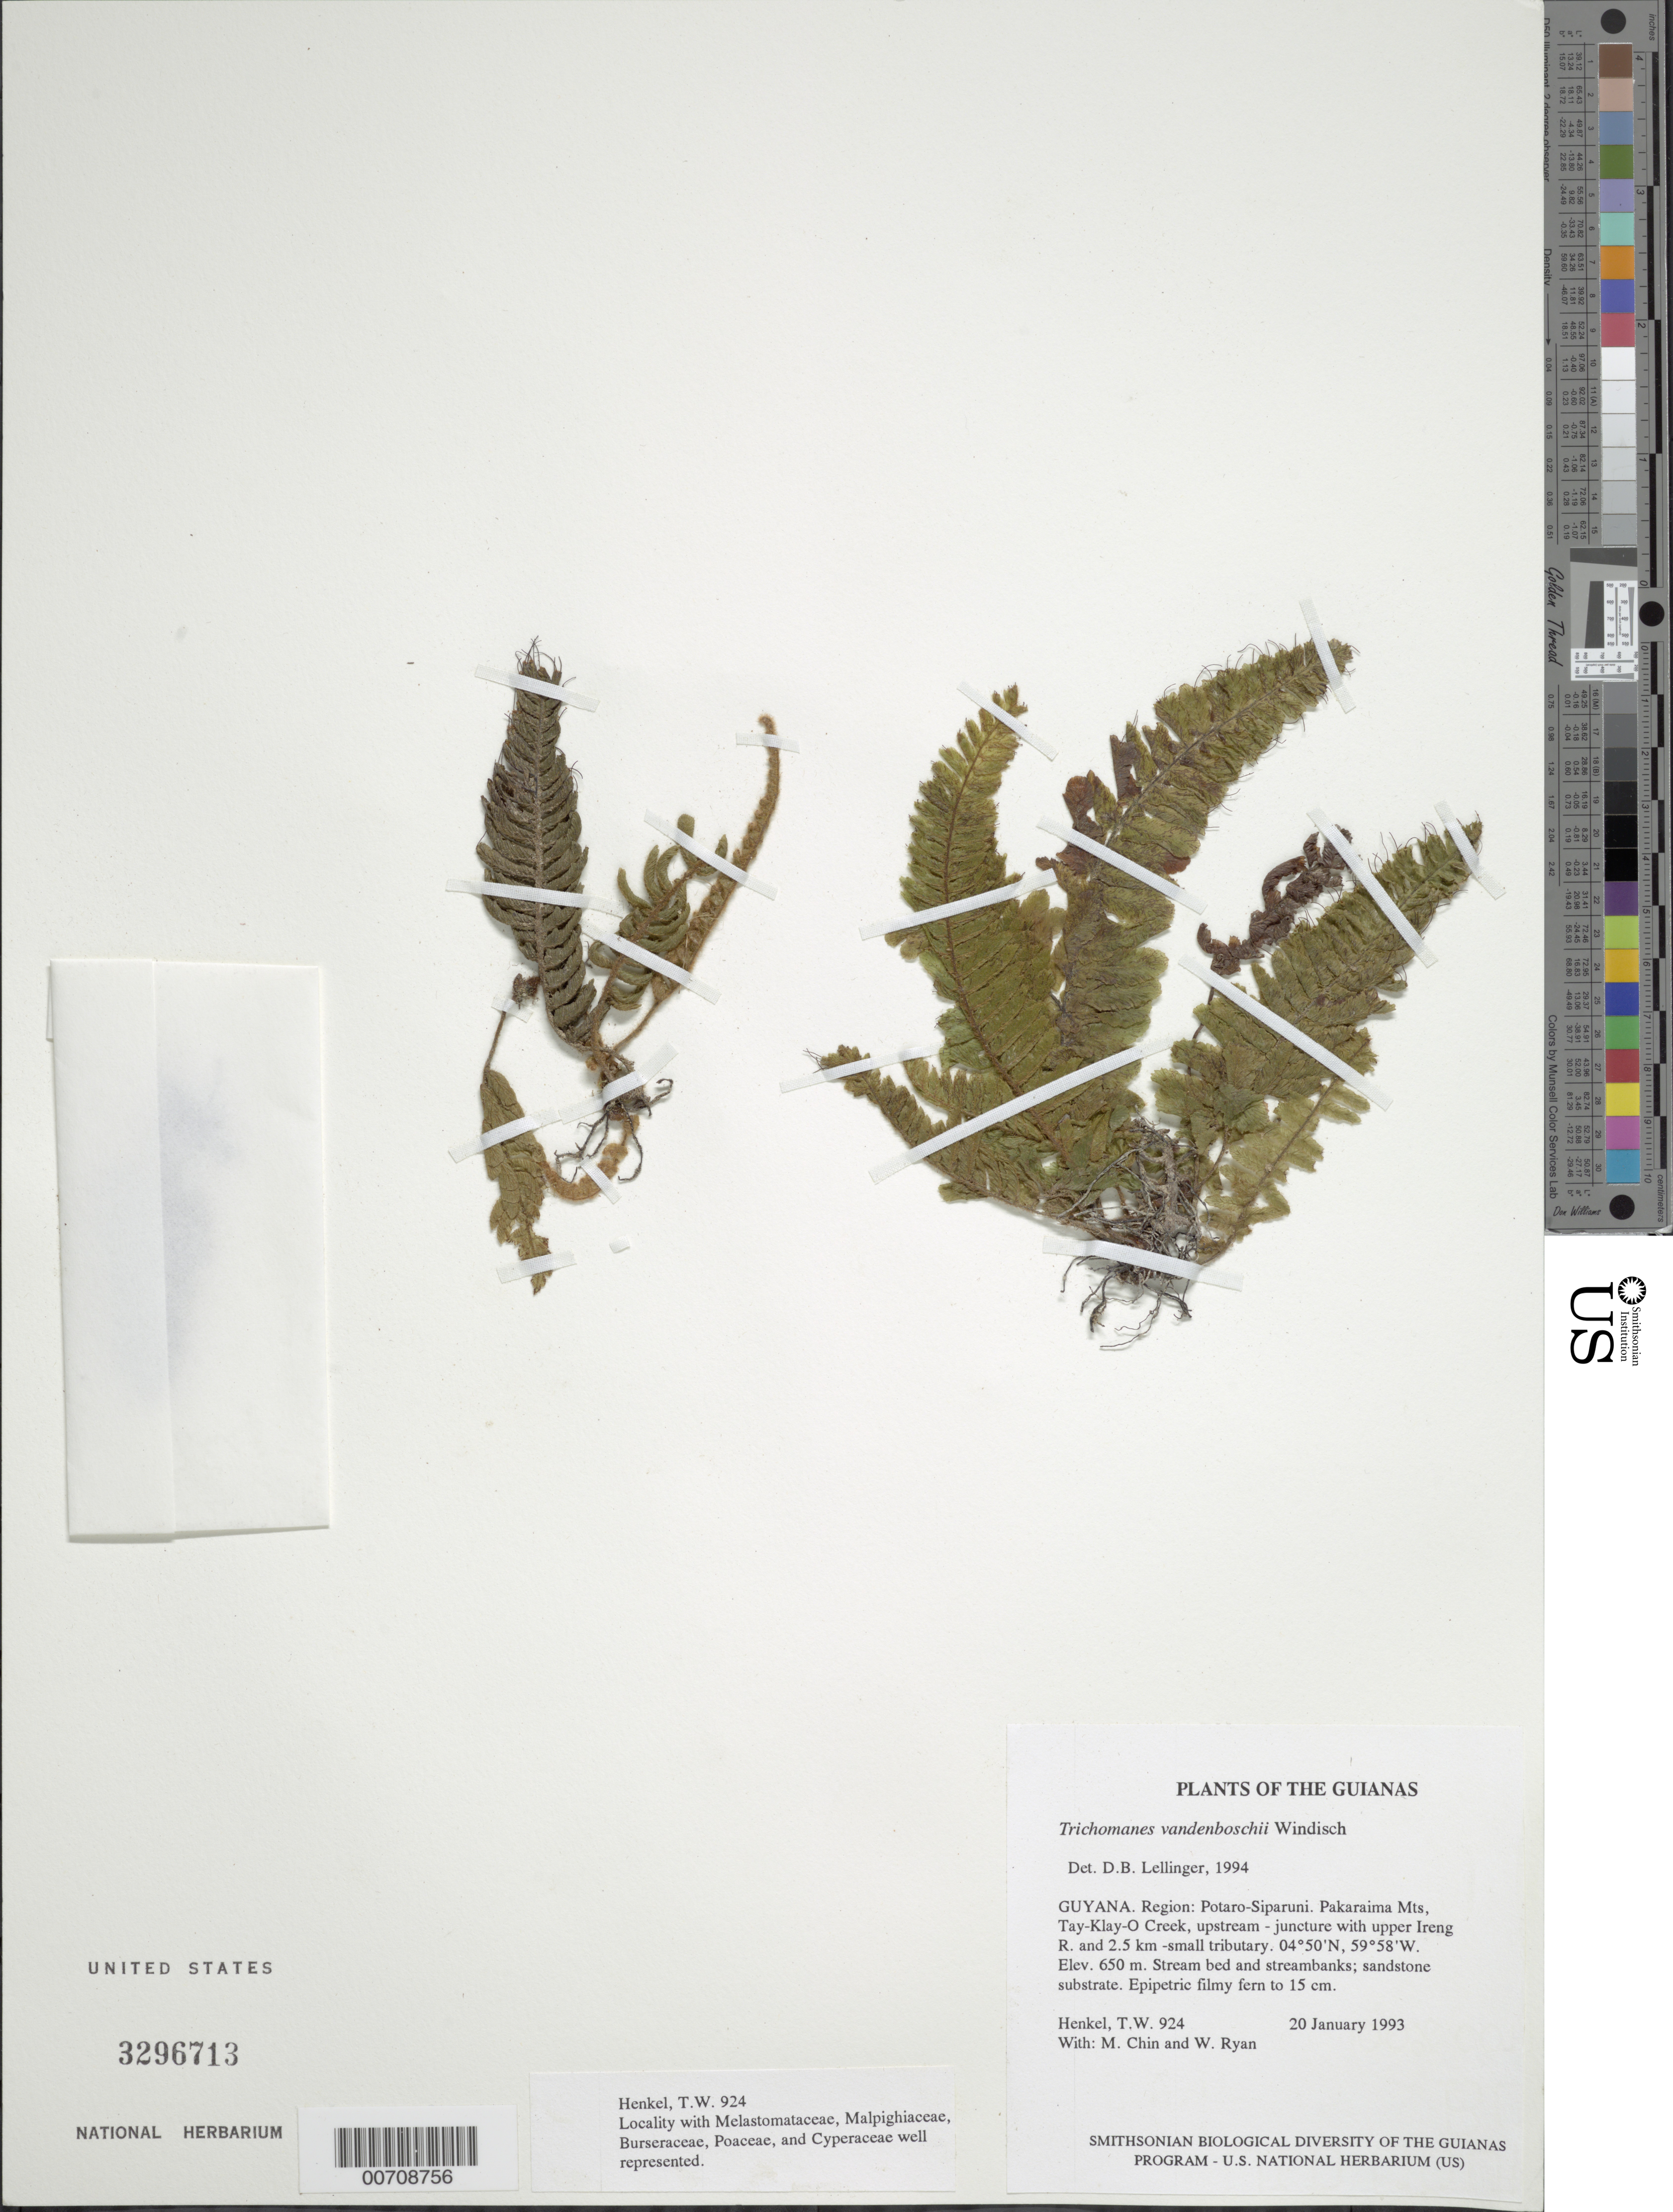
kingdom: Plantae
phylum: Tracheophyta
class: Polypodiopsida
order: Hymenophyllales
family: Hymenophyllaceae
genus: Trichomanes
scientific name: Trichomanes vandenboschii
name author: P.G. Windisch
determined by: Lellinger, David B., (BOT), Smithsonian Institution - National Museum of Natural History (UNITED STATES)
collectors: T. Henkel, M. Chin & W. Ryan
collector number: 924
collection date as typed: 20 January 1993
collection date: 1993-01-20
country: Guyana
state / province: Potaro-Siparuni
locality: Pakaraima Mts, Tay-Klay-O Creek, upstream - juncture with upper Ireng R. and 2.5 km -small tributary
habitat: Stream bed and streambanks; sandstone substrate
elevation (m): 650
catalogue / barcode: US 3296713